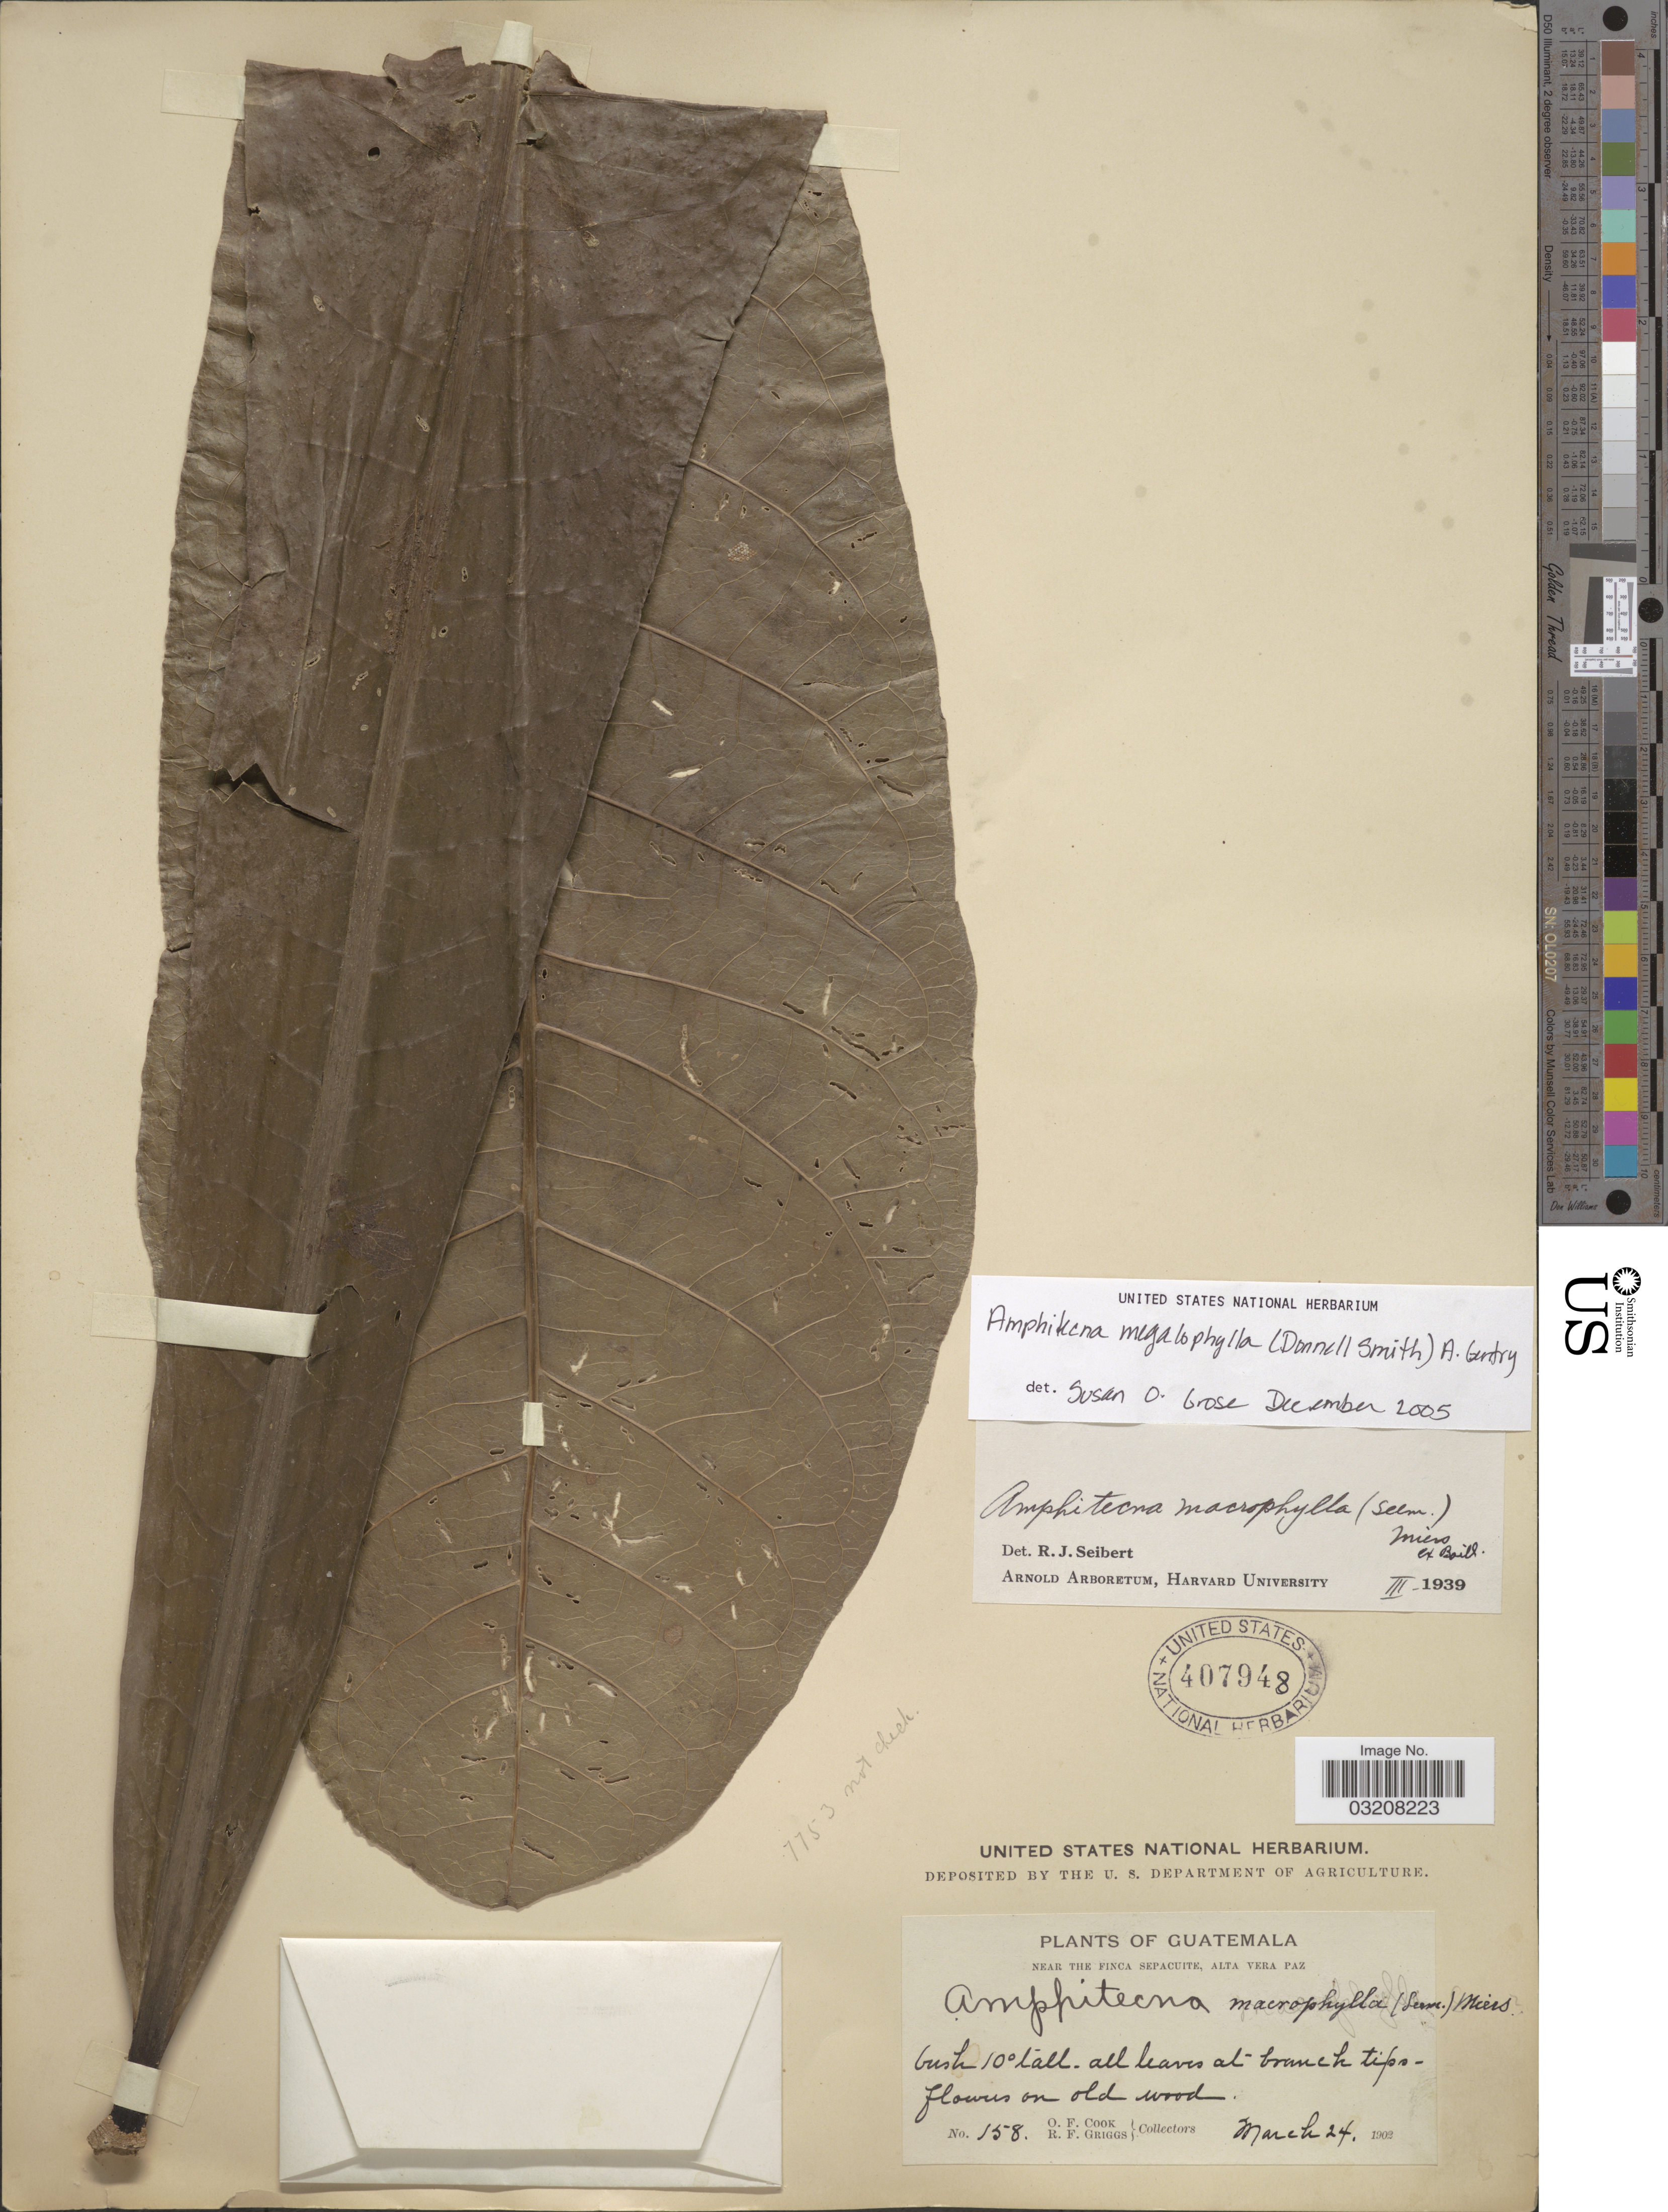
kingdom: Plantae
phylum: Tracheophyta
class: Magnoliopsida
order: Lamiales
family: Bignoniaceae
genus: Amphitecna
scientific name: Amphitecna megalophylla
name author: (Donn. Sm.) A.H. Gentry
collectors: O. F. Cook & R. F. Griggs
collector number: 158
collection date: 1902-03-24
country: Guatemala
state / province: Alta Verapaz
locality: Near the Finca Sepacuite, Alta Vera Paz.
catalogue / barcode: US 407948